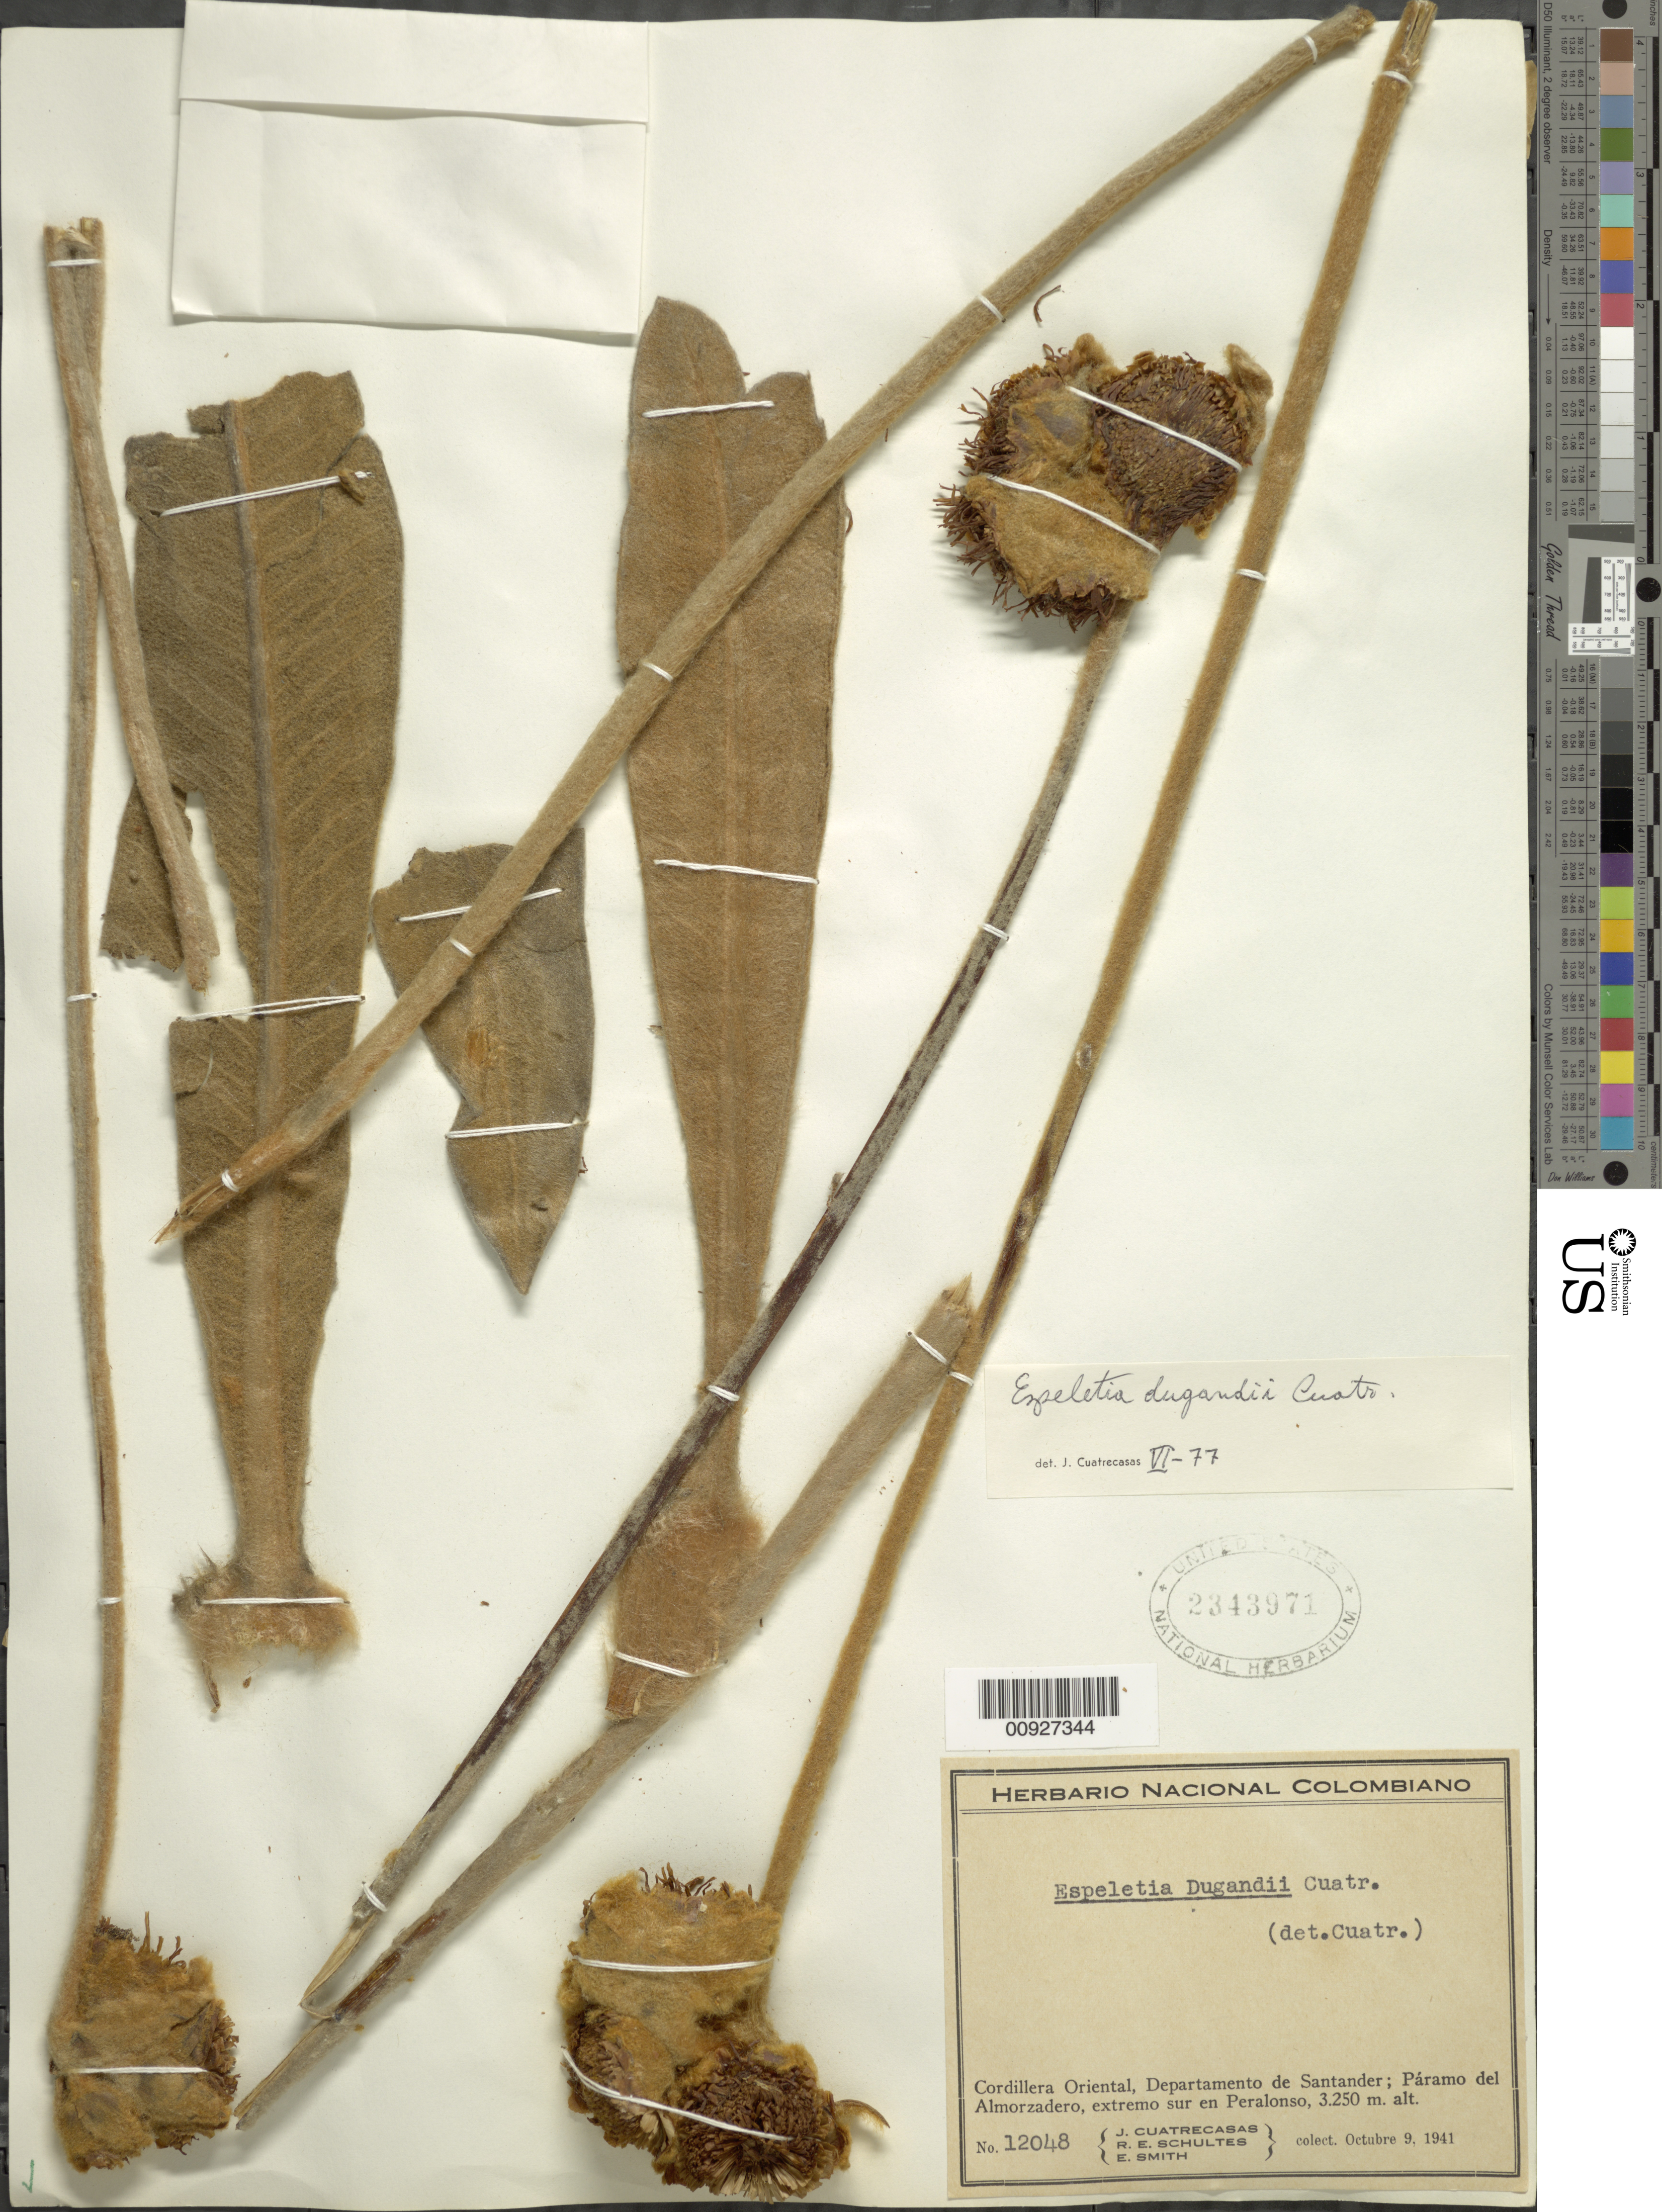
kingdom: Plantae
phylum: Tracheophyta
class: Magnoliopsida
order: Asterales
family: Asteraceae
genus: Espeletia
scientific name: Espeletia dugandii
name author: Cuatrec.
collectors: J. Cuatrecasas, R. E. Schultes & C. E. Smith Jr.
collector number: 12048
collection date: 1941-10-09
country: Colombia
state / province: Santander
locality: Páramo del Almorzadero. Cordillera Oriental, P. del Almorzadero, extremo sur en Peralonso.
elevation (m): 3250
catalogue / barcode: US 2343971